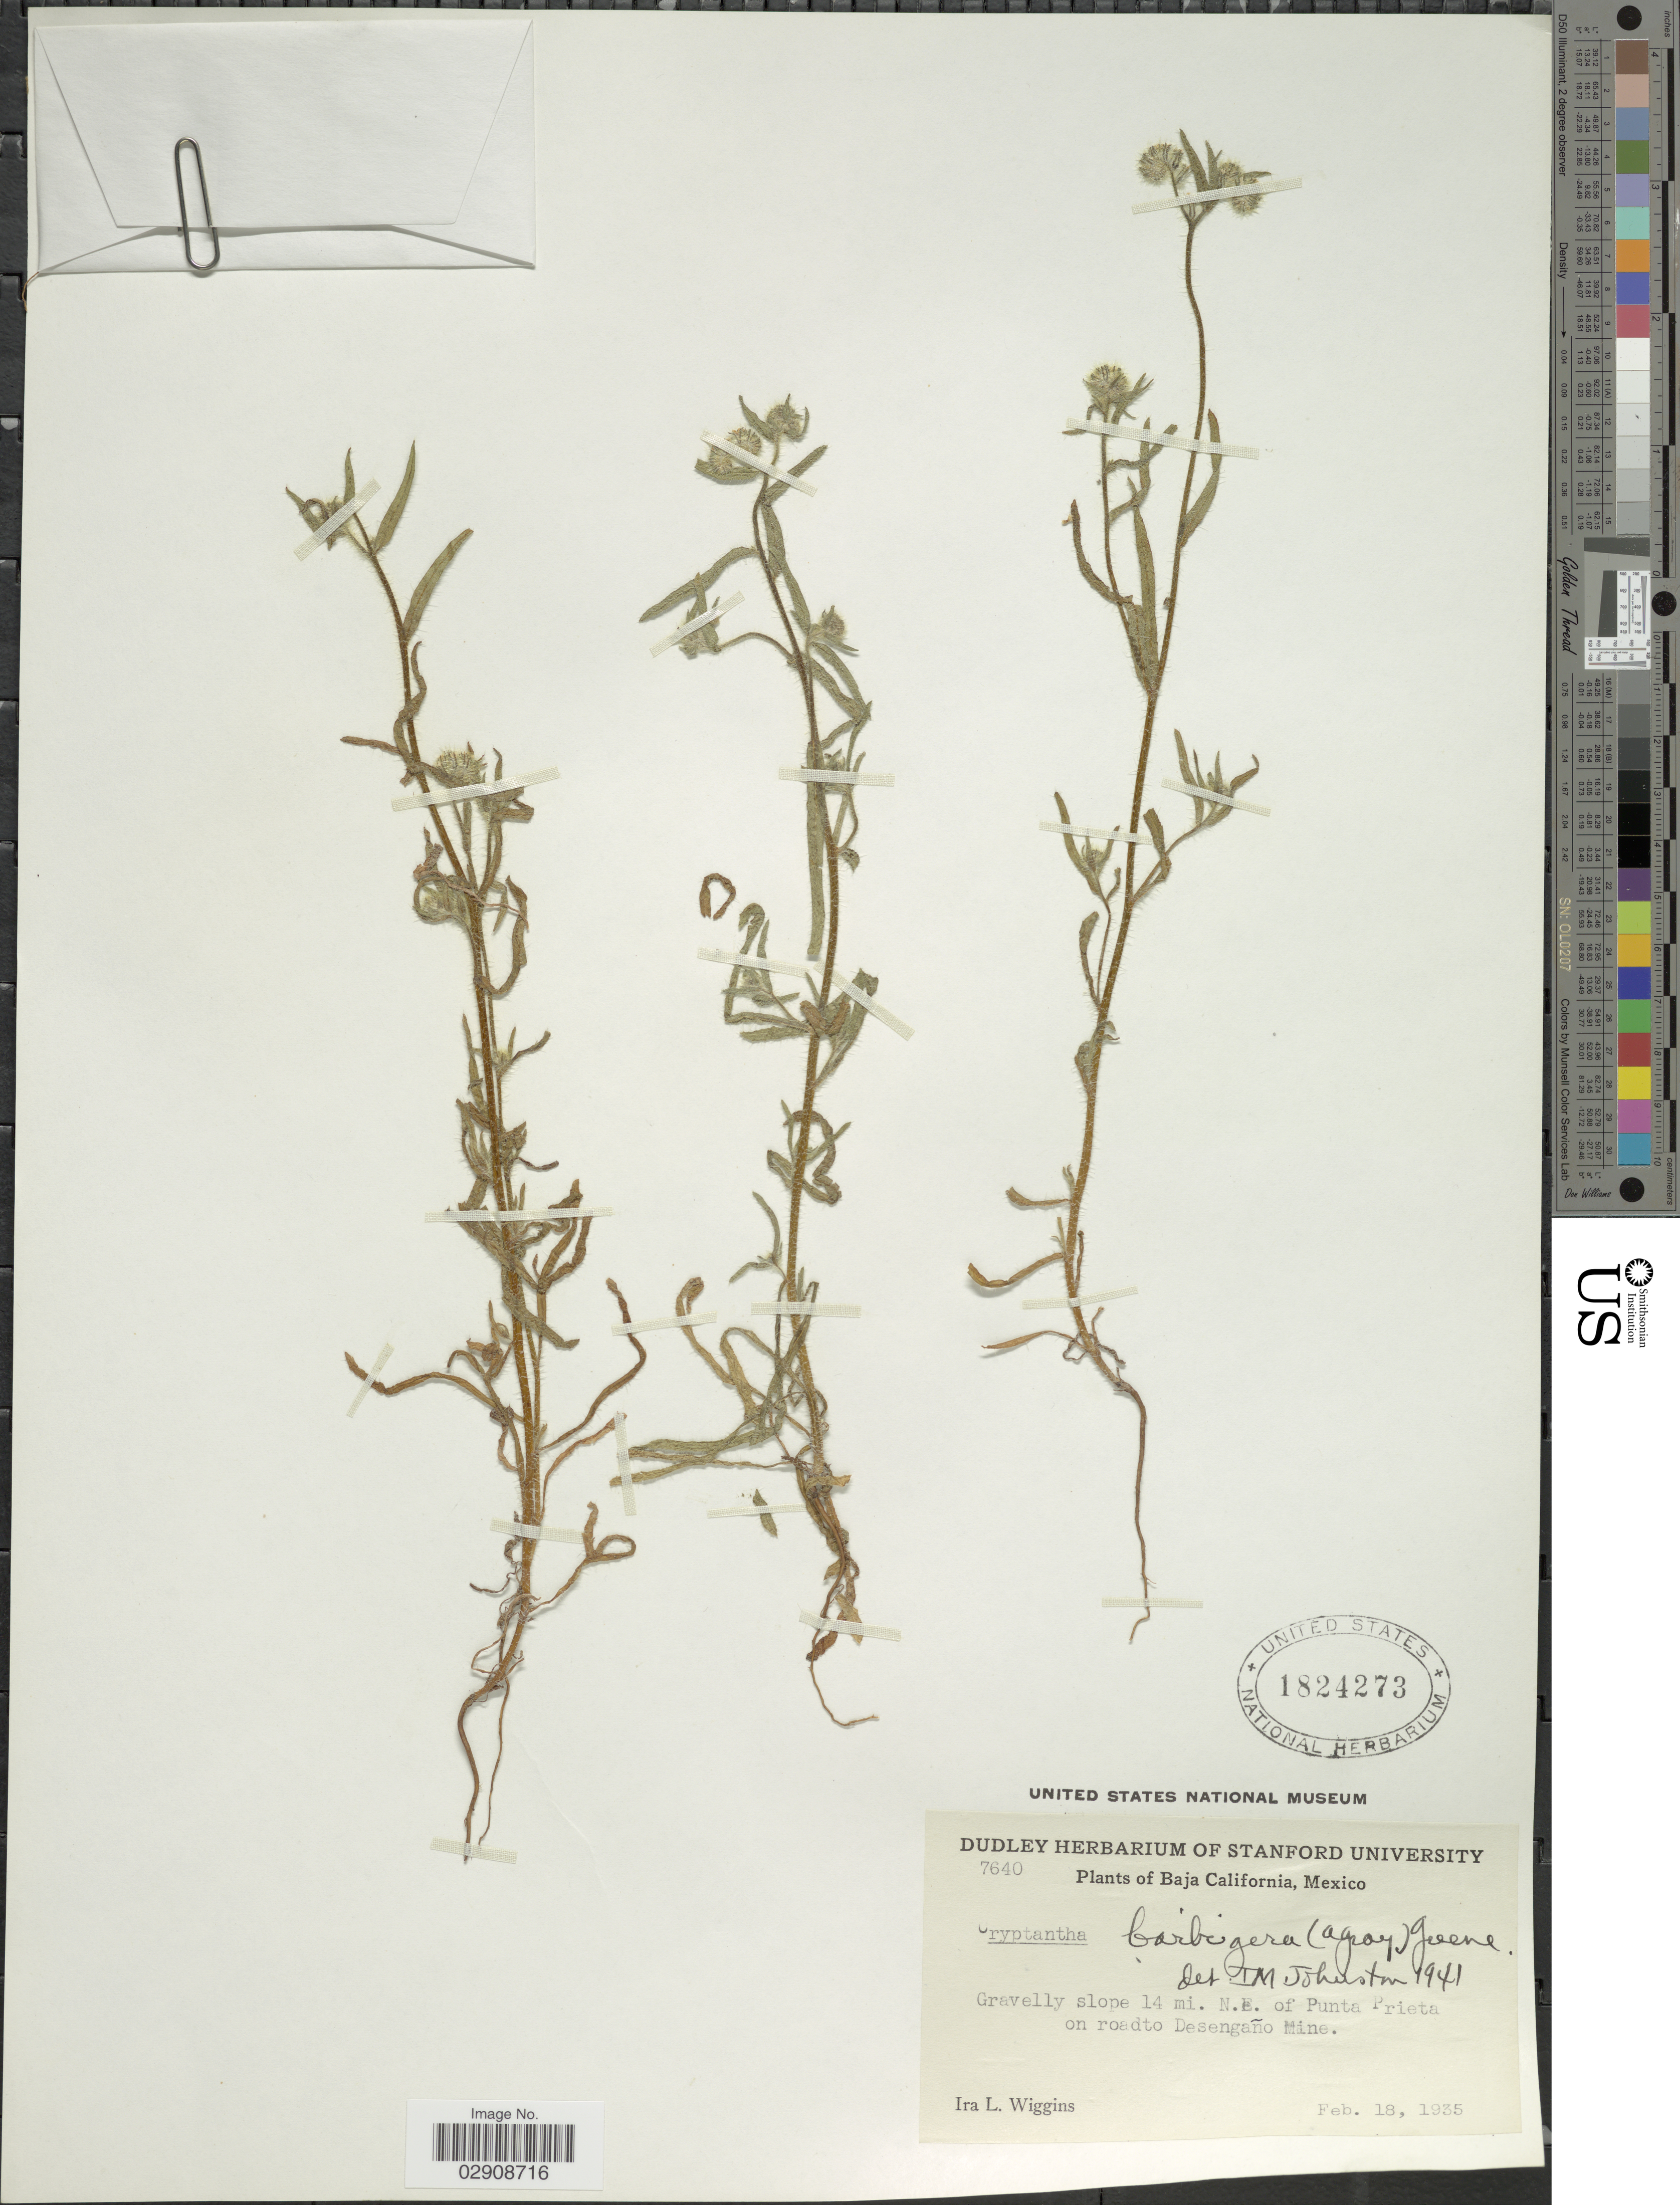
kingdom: Plantae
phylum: Tracheophyta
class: Magnoliopsida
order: Boraginales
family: Boraginaceae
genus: Cryptantha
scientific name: Cryptantha barbigera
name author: (A. Gray) Greene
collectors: I. L. Wiggins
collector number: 7640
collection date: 1935-02-18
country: Mexico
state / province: Baja California Norte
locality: Gravelly slope 14 mi. N.E. of Punta Prieta on roadto Desengaño Mine.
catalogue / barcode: US 1824273